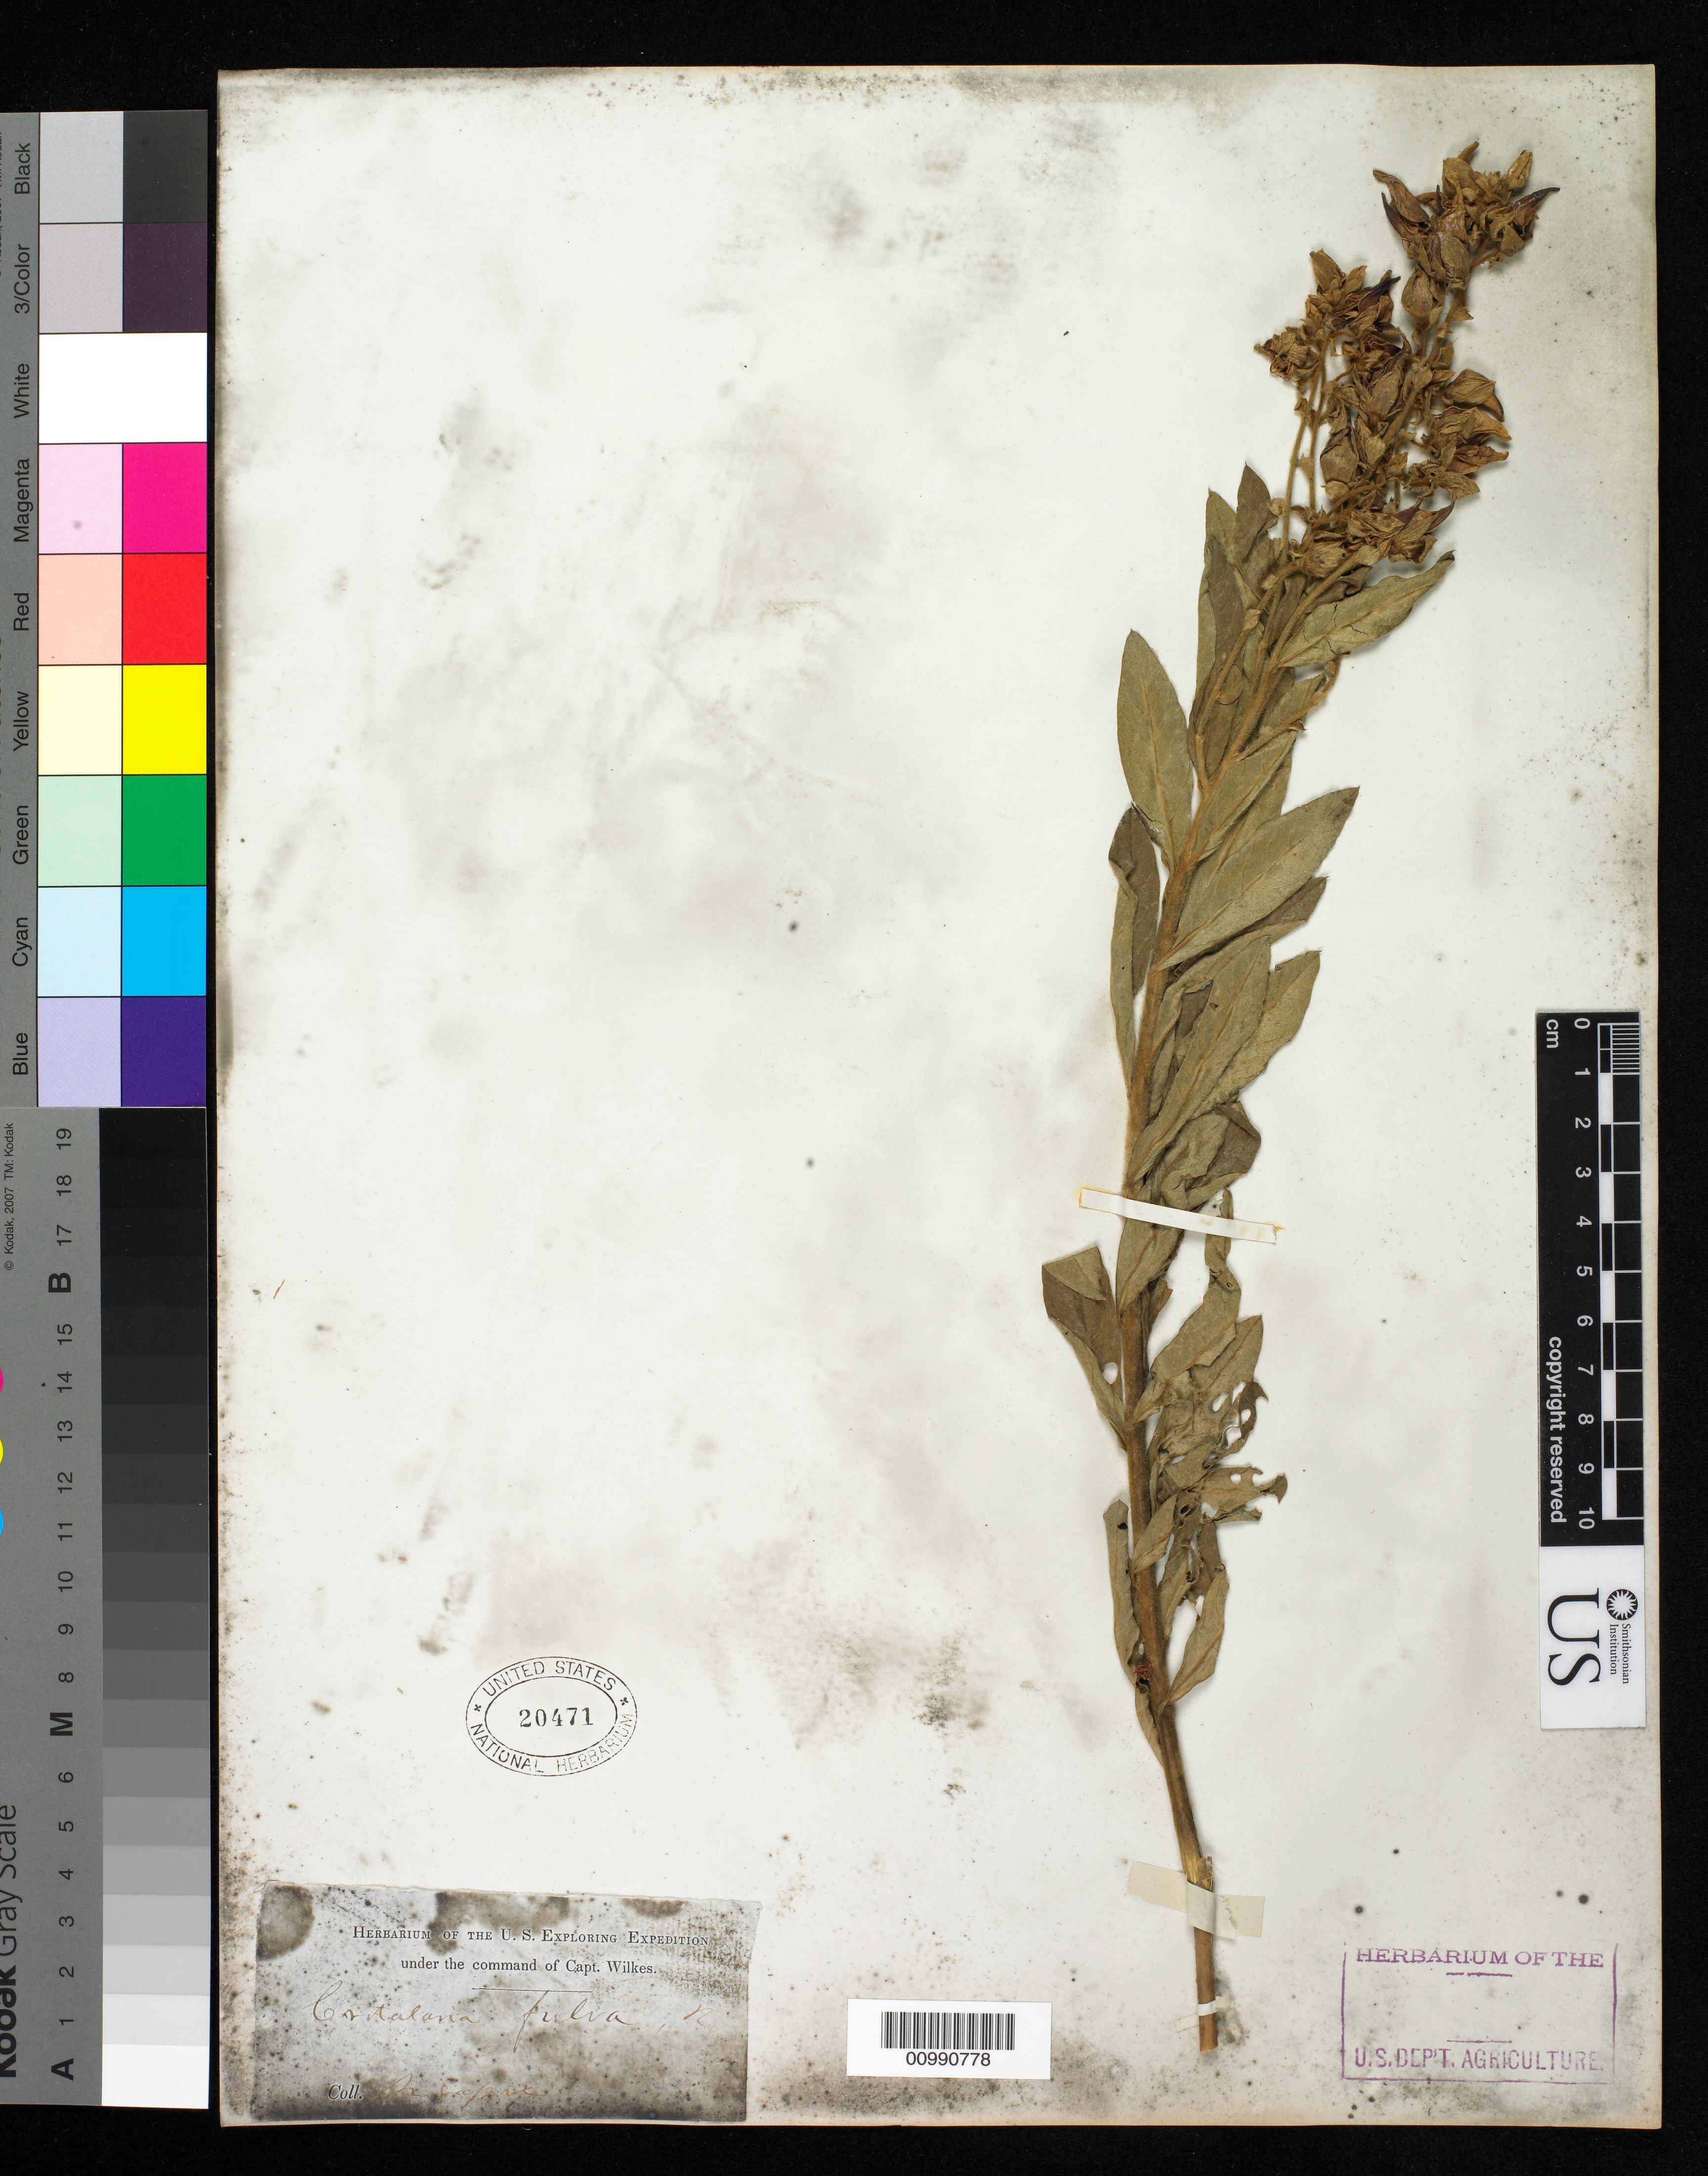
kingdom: Plantae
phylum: Tracheophyta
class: Magnoliopsida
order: Fabales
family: Fabaceae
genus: Crotalaria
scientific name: Crotalaria fulva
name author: Roxb.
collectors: Wilkes Explor. Exped.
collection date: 1838/1842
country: Brazil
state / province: Rio de Janeiro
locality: Rio Janeiro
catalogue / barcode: US 20471